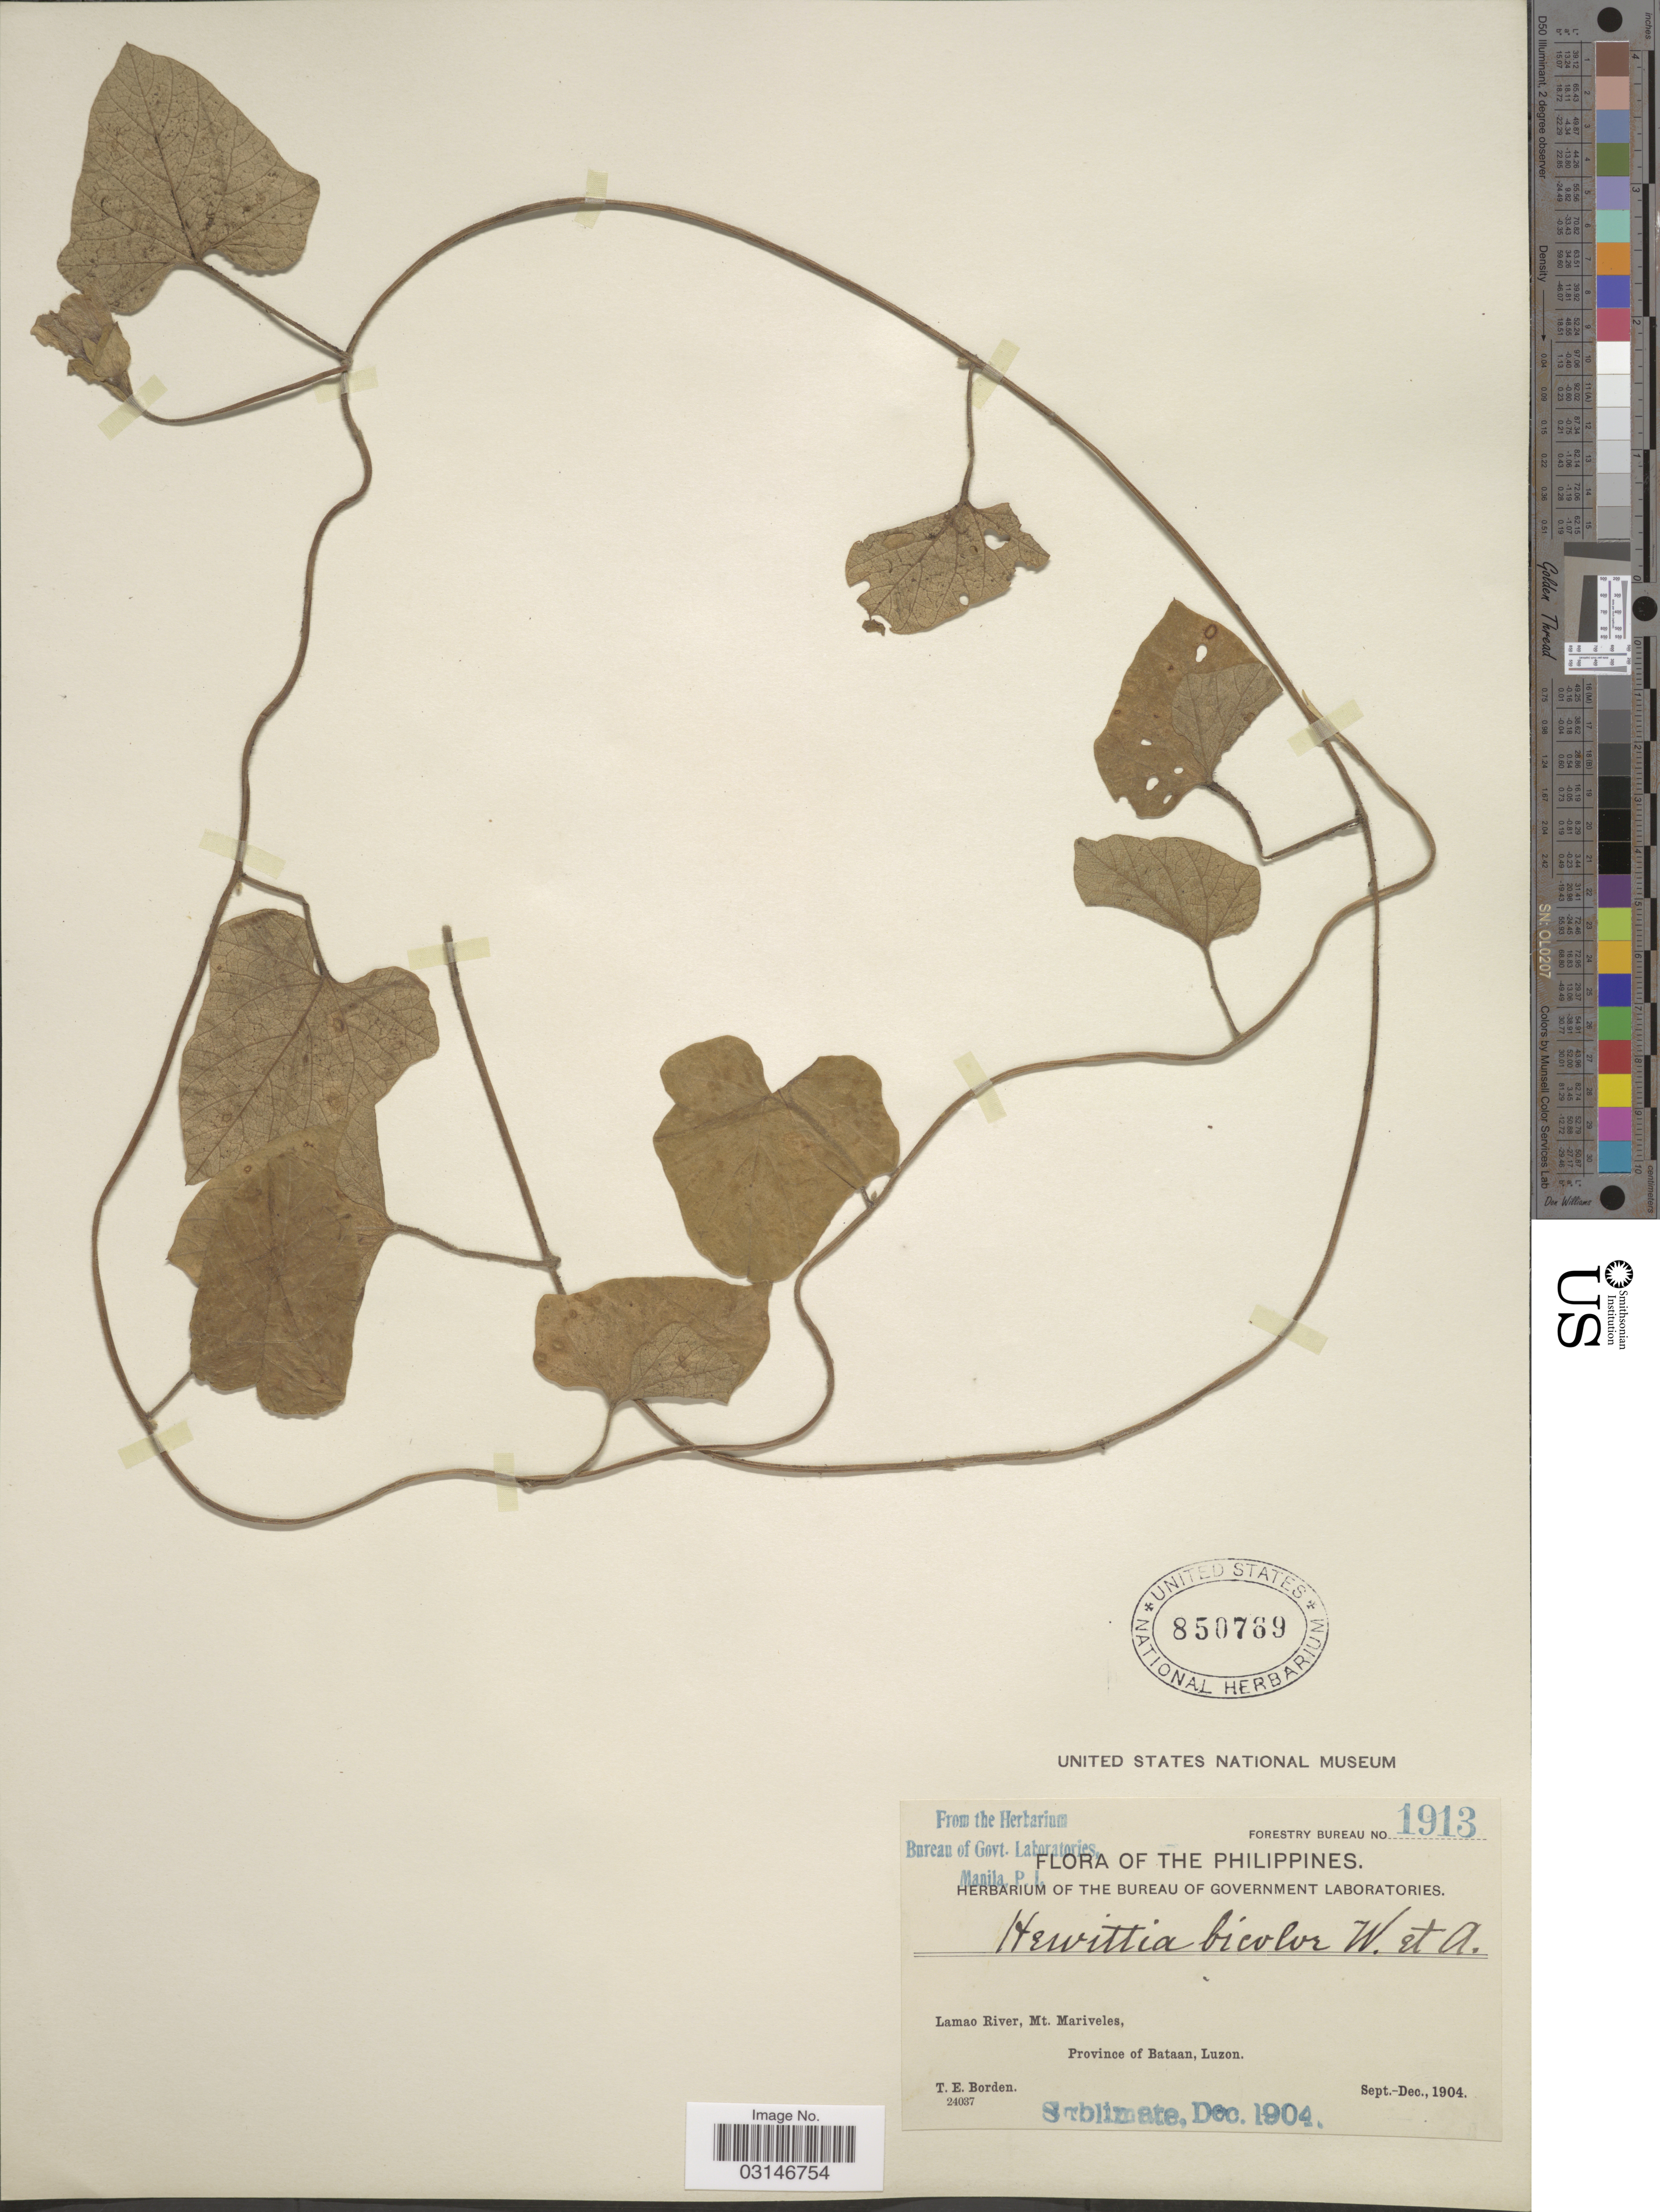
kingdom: Plantae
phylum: Tracheophyta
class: Magnoliopsida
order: Solanales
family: Convolvulaceae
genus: Hewittia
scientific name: Hewittia malabarica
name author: (L.) Suresh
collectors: T. E. Borden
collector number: Forestry Bureau 1913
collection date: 1904-09/1904-12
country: Philippines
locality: Lamao River, Mt. Mariveles, Province of Bataan, Luzon.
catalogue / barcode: US 850769